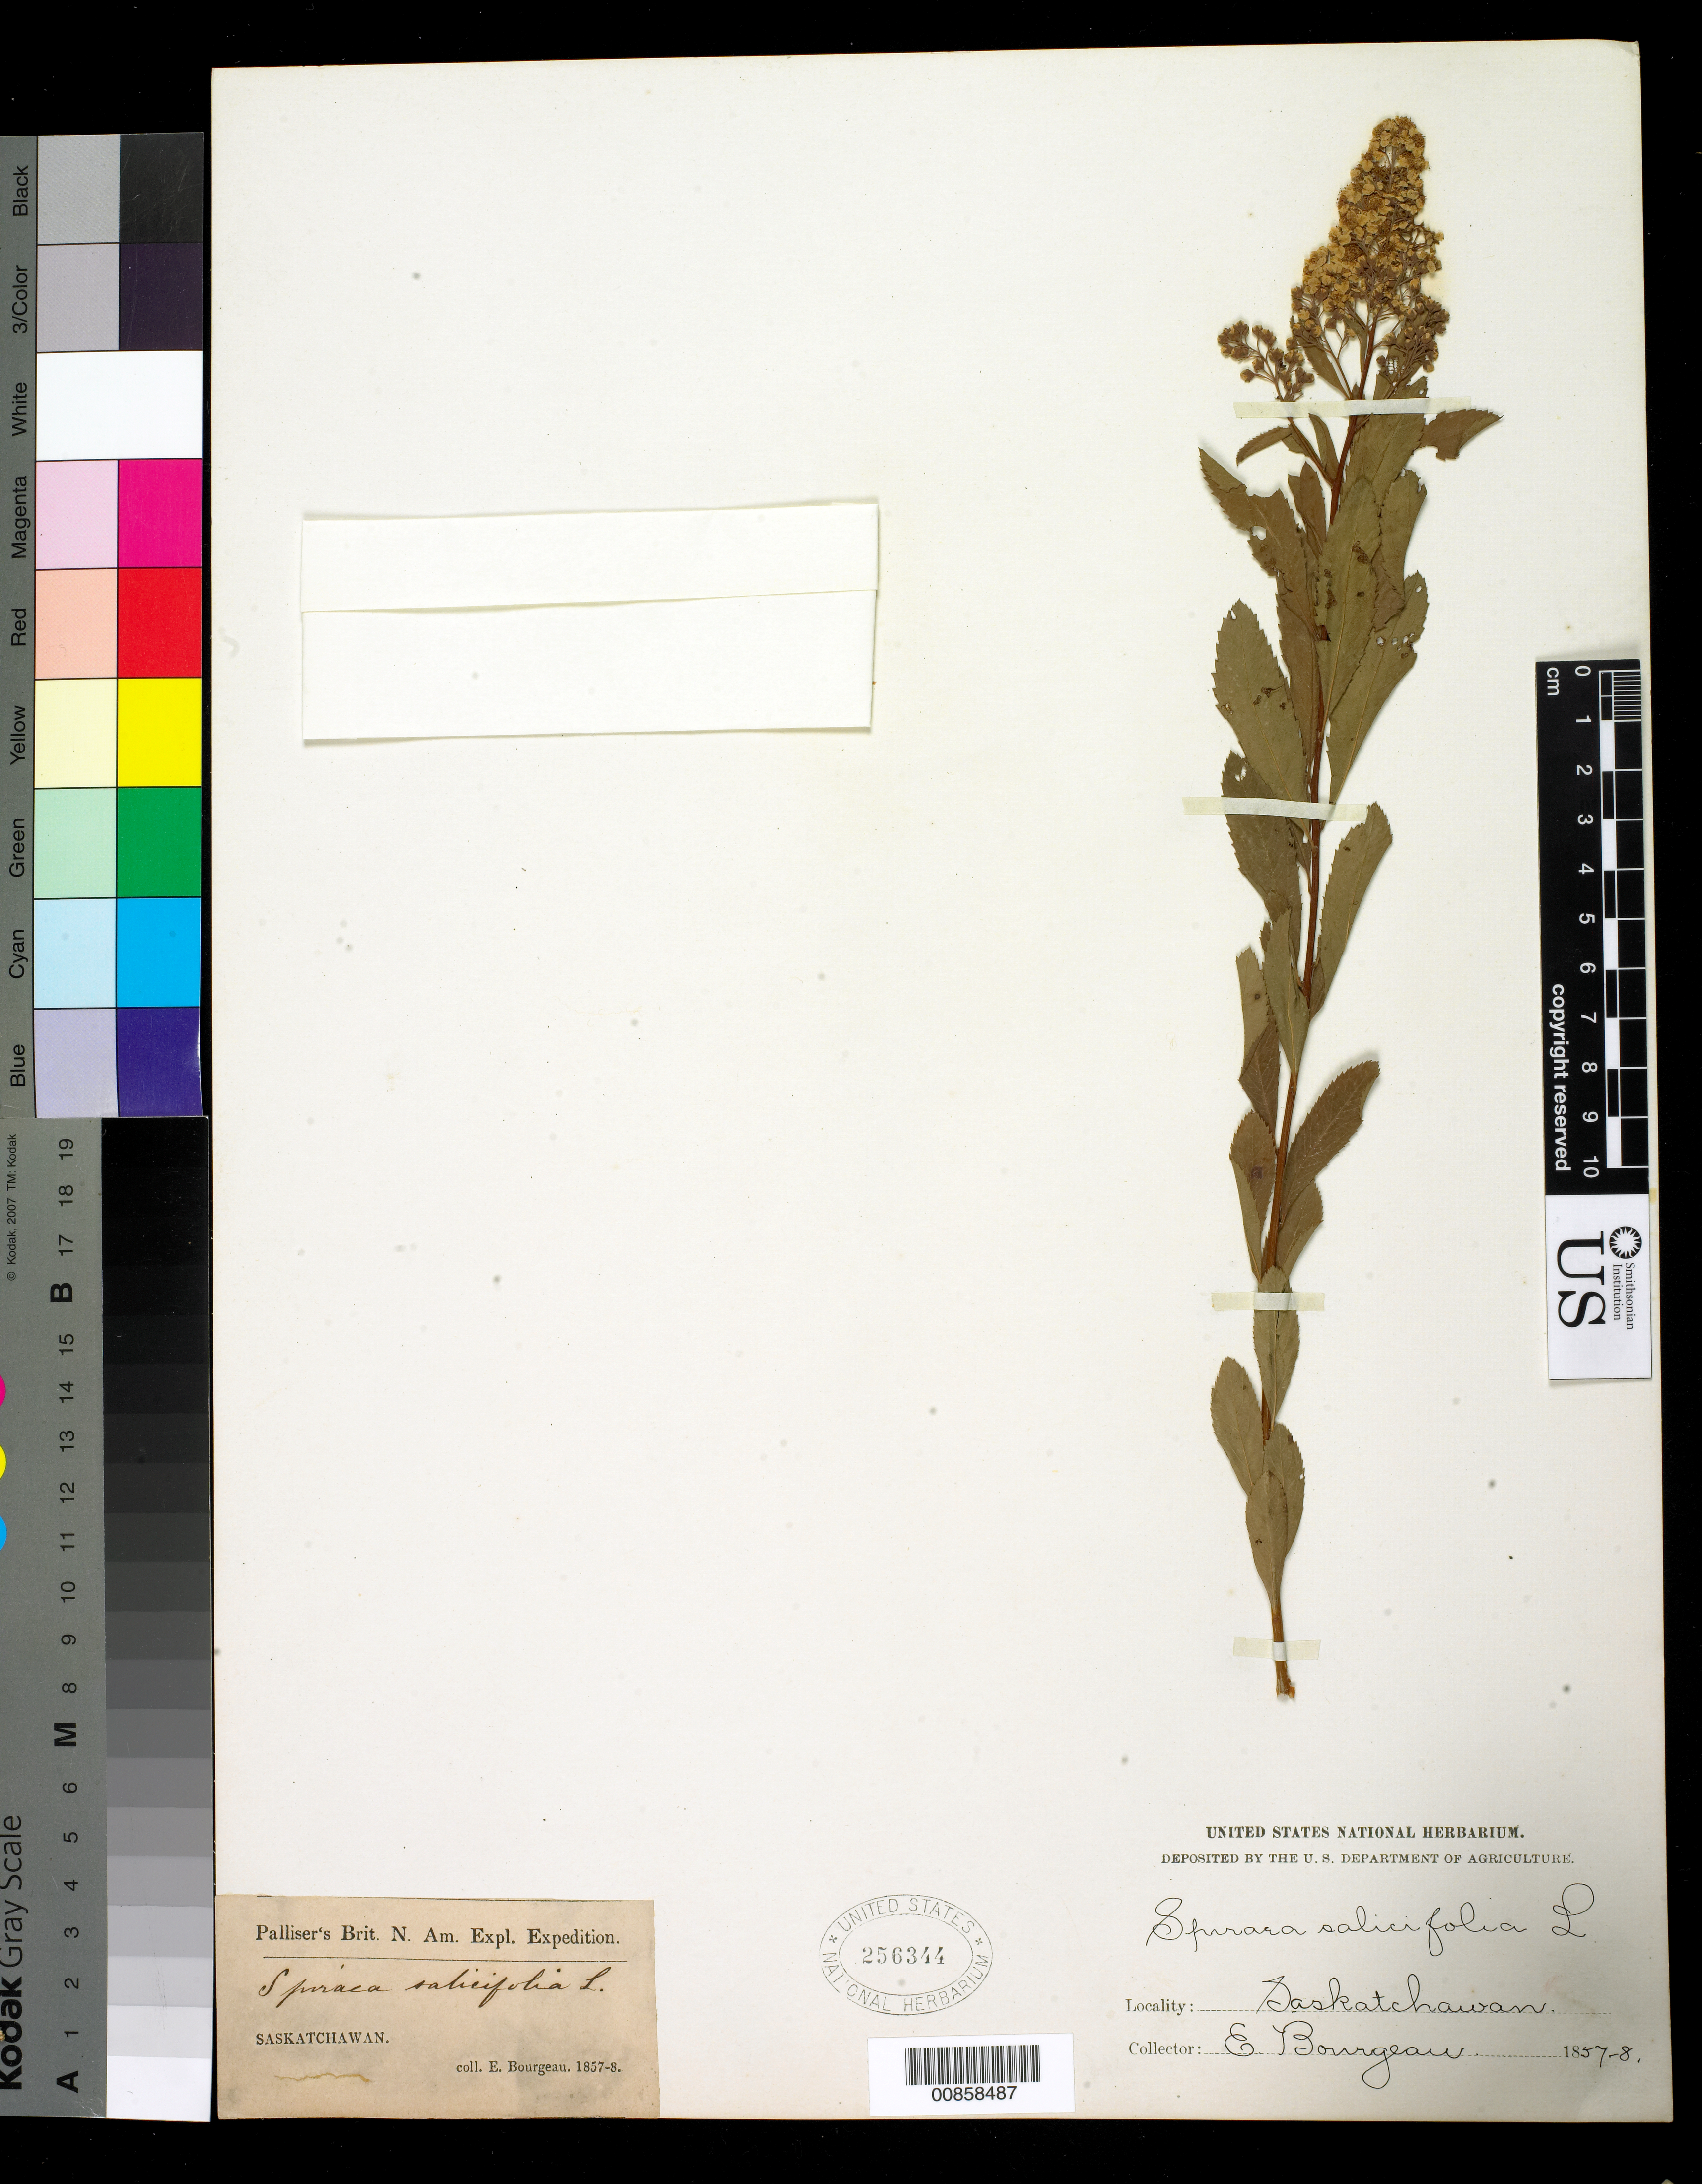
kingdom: Plantae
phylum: Tracheophyta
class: Magnoliopsida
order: Rosales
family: Rosaceae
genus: Spiraea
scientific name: Spiraea salicifolia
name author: L.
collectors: E. Bourgeau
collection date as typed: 1857 to -- --- 1858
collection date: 1857/1858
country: Canada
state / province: Saskatchewan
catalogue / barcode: US 256344